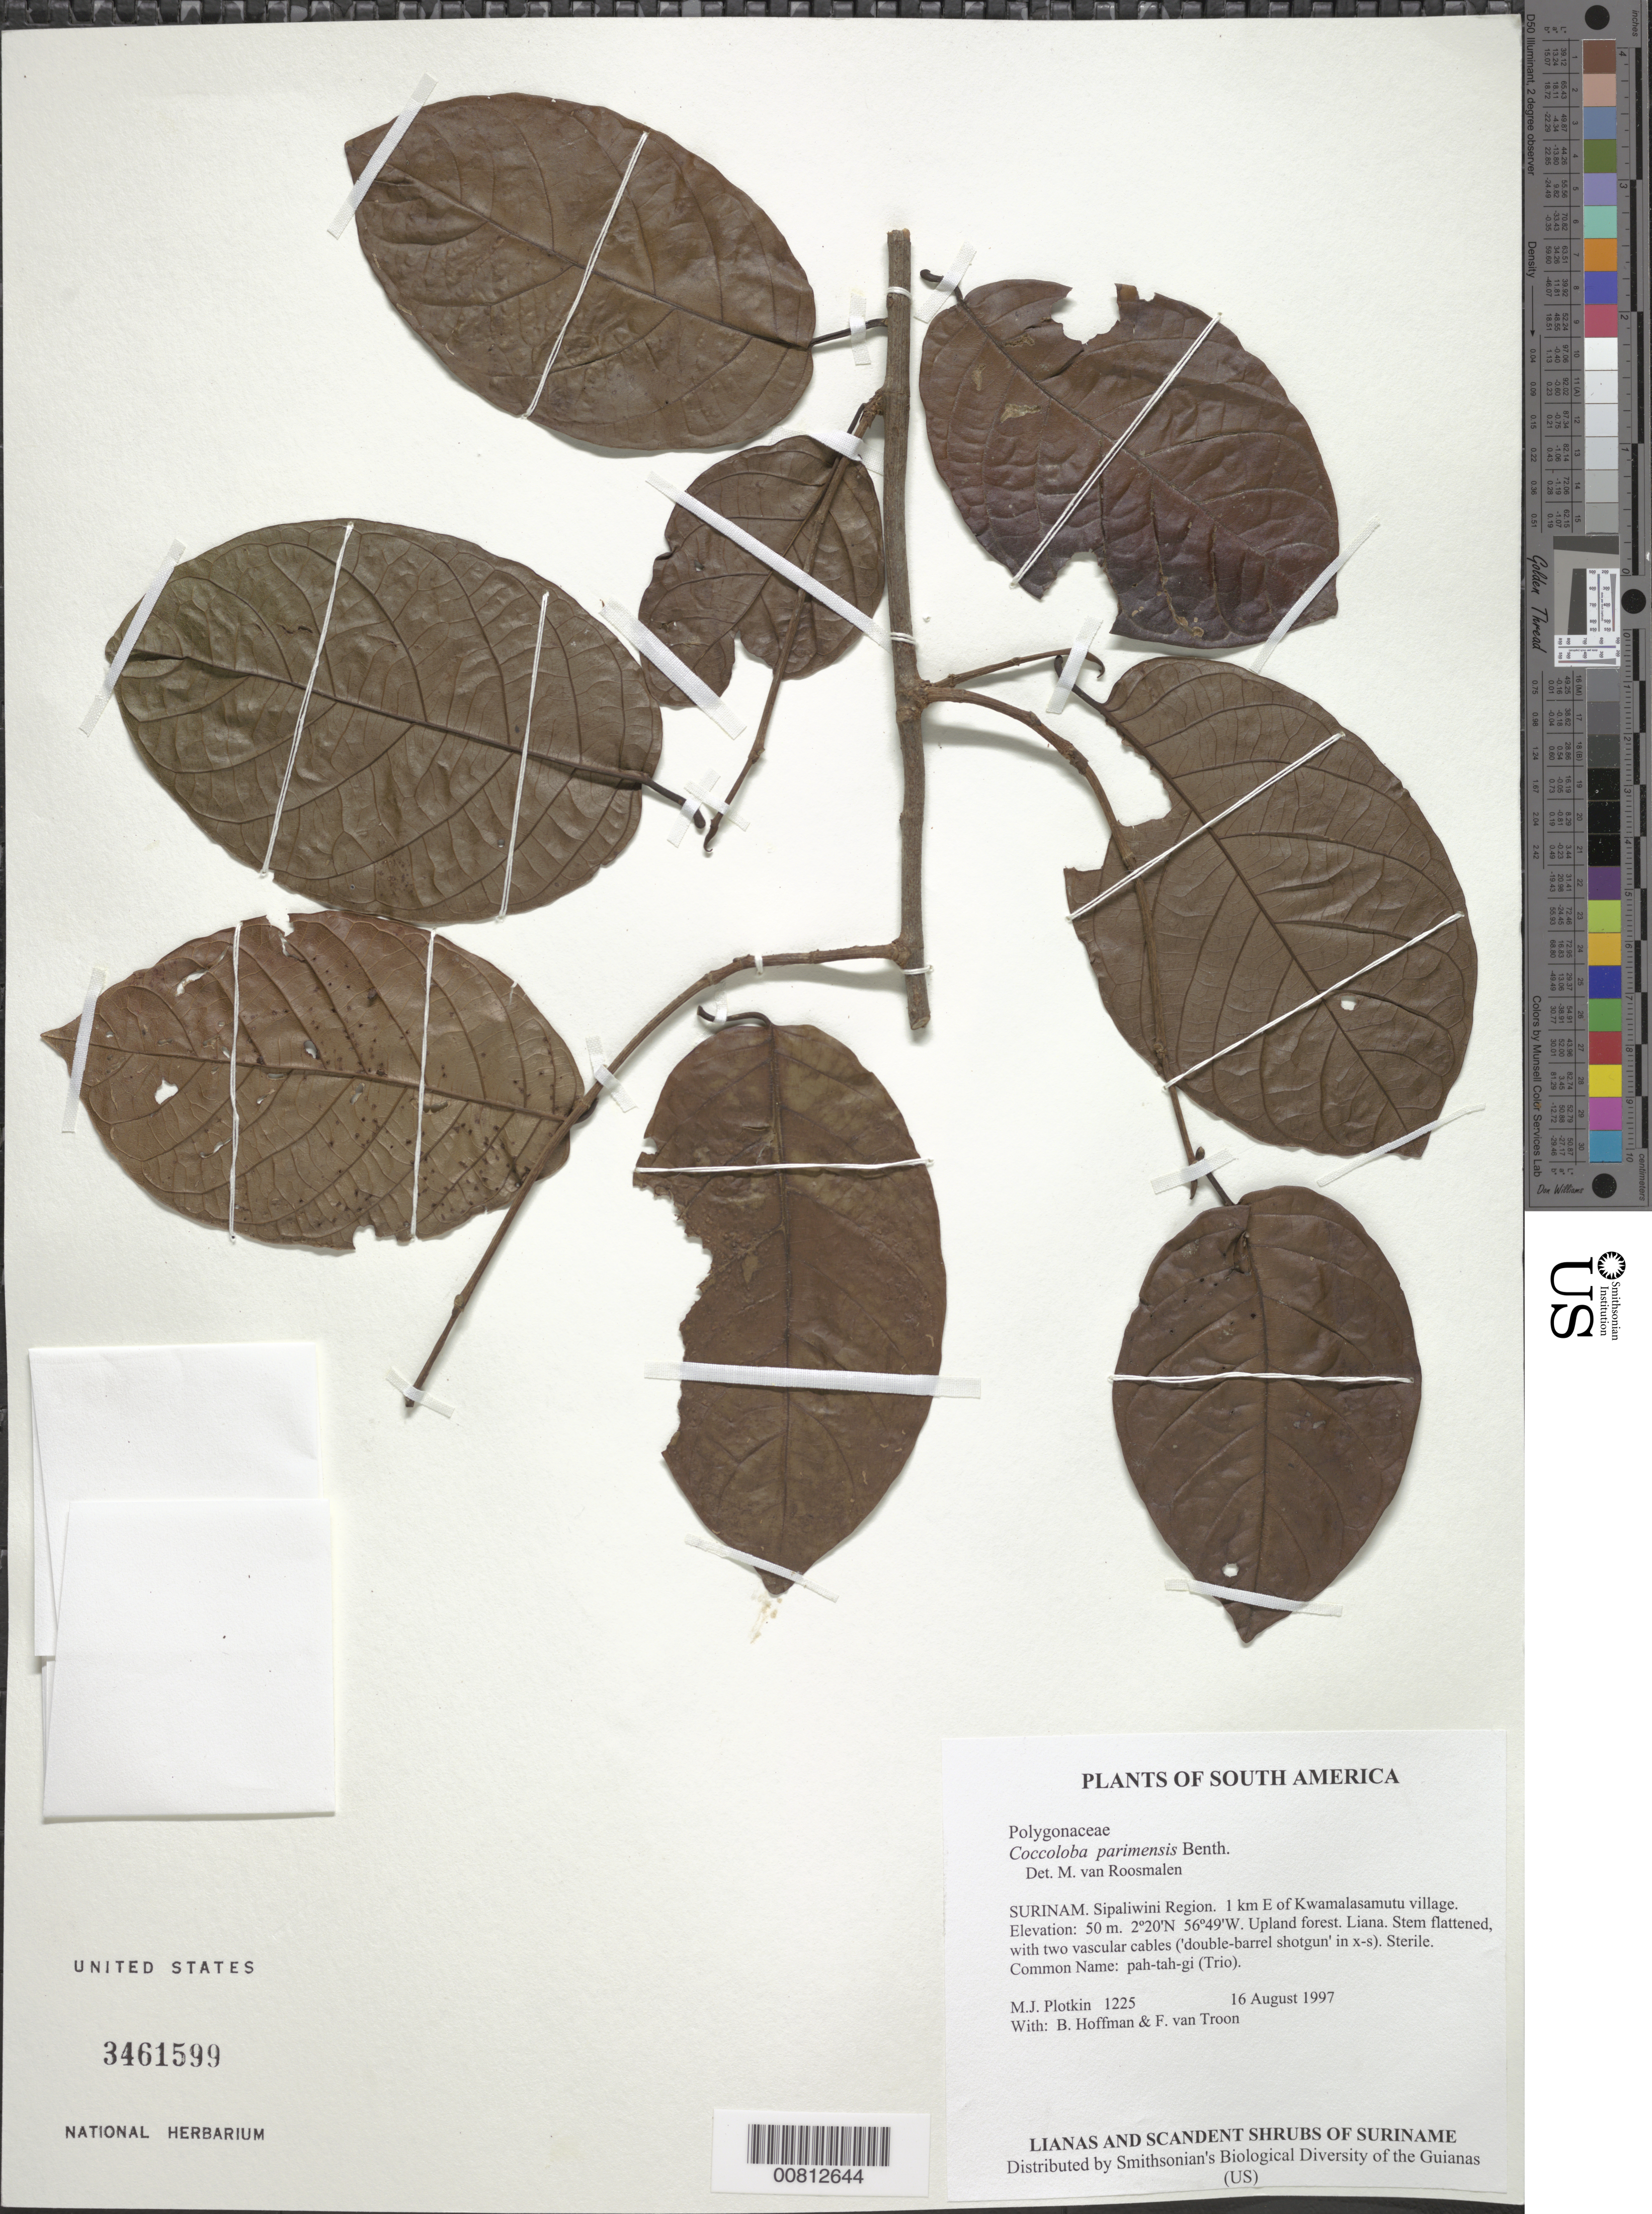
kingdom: Plantae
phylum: Tracheophyta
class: Magnoliopsida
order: Caryophyllales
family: Polygonaceae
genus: Coccoloba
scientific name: Coccoloba parimensis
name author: Benth.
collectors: M. Plotkin, B. Hoffman & F. Van Troon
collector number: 1225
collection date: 1997-08-16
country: Suriname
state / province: Sipaliwini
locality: Sipaliwini Region. 1 km E of Kwamalasamutu village.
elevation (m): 50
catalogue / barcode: US 3461599